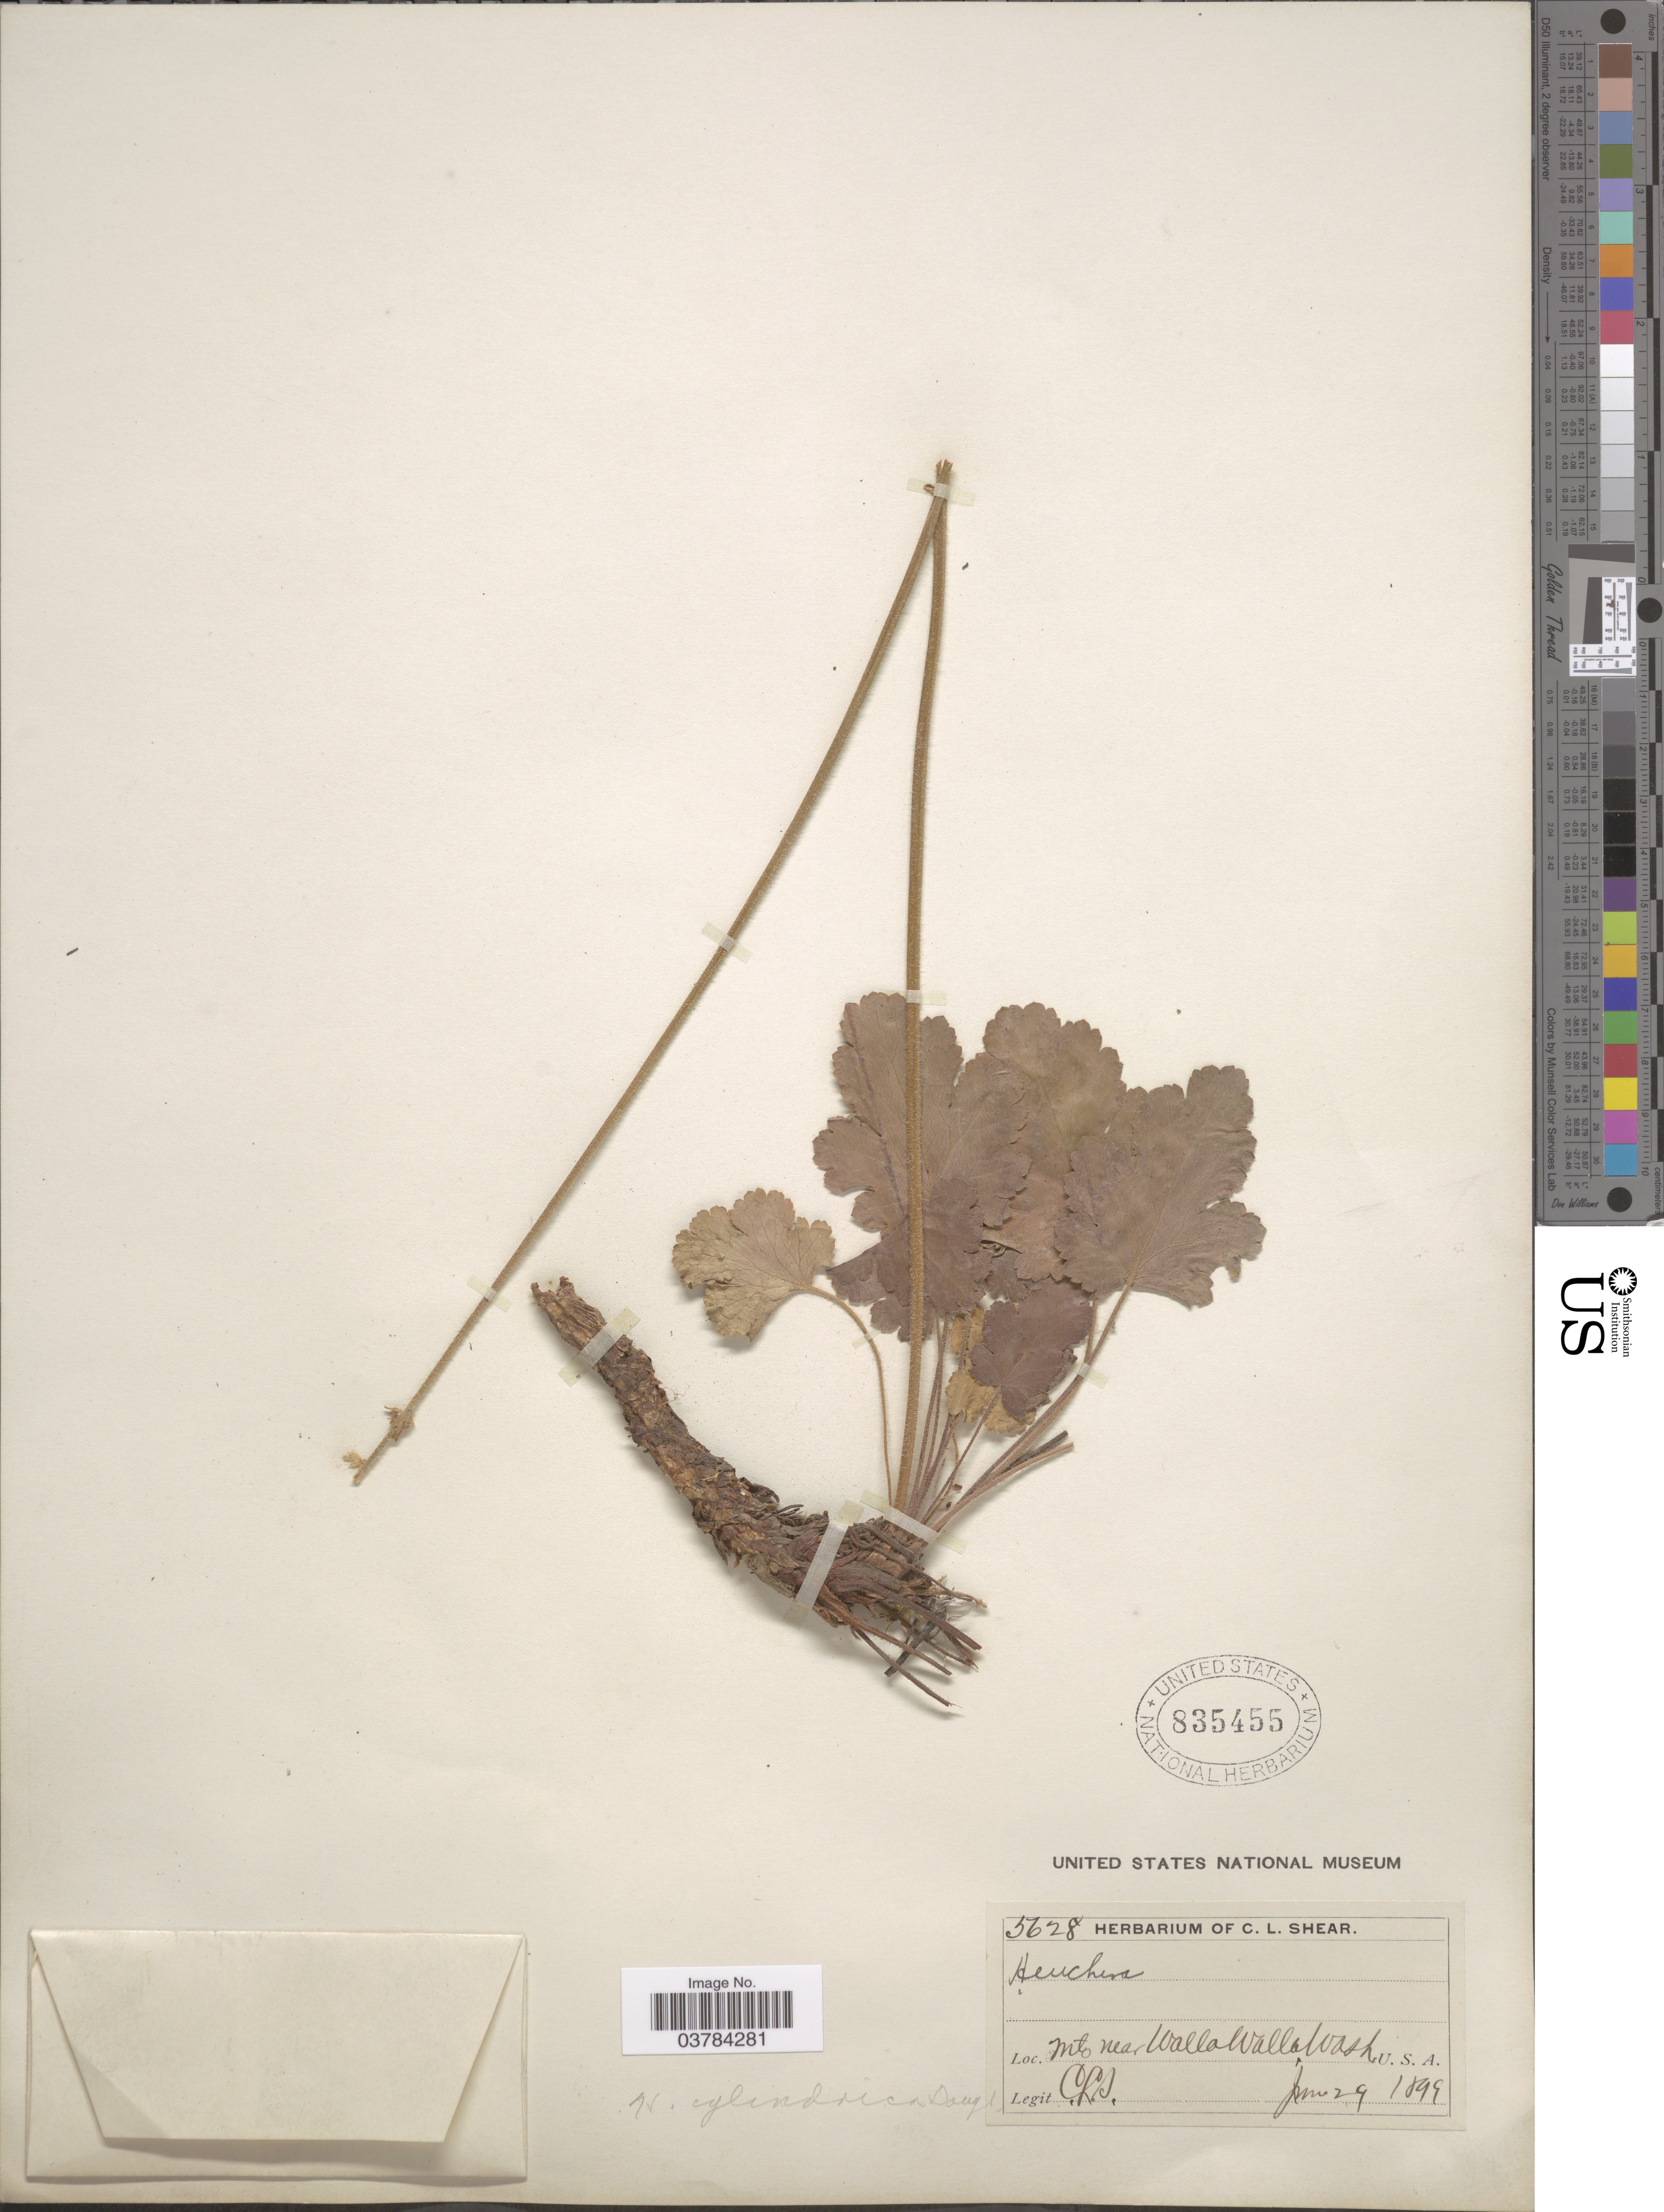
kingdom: Plantae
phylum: Tracheophyta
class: Magnoliopsida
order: Saxifragales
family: Saxifragaceae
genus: Heuchera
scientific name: Heuchera cylindrica var. cylindrica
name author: Douglas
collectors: C. L. Shear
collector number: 5628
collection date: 1899-06-29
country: United States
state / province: Washington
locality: Mts near Wallawalla.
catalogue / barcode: US 835455